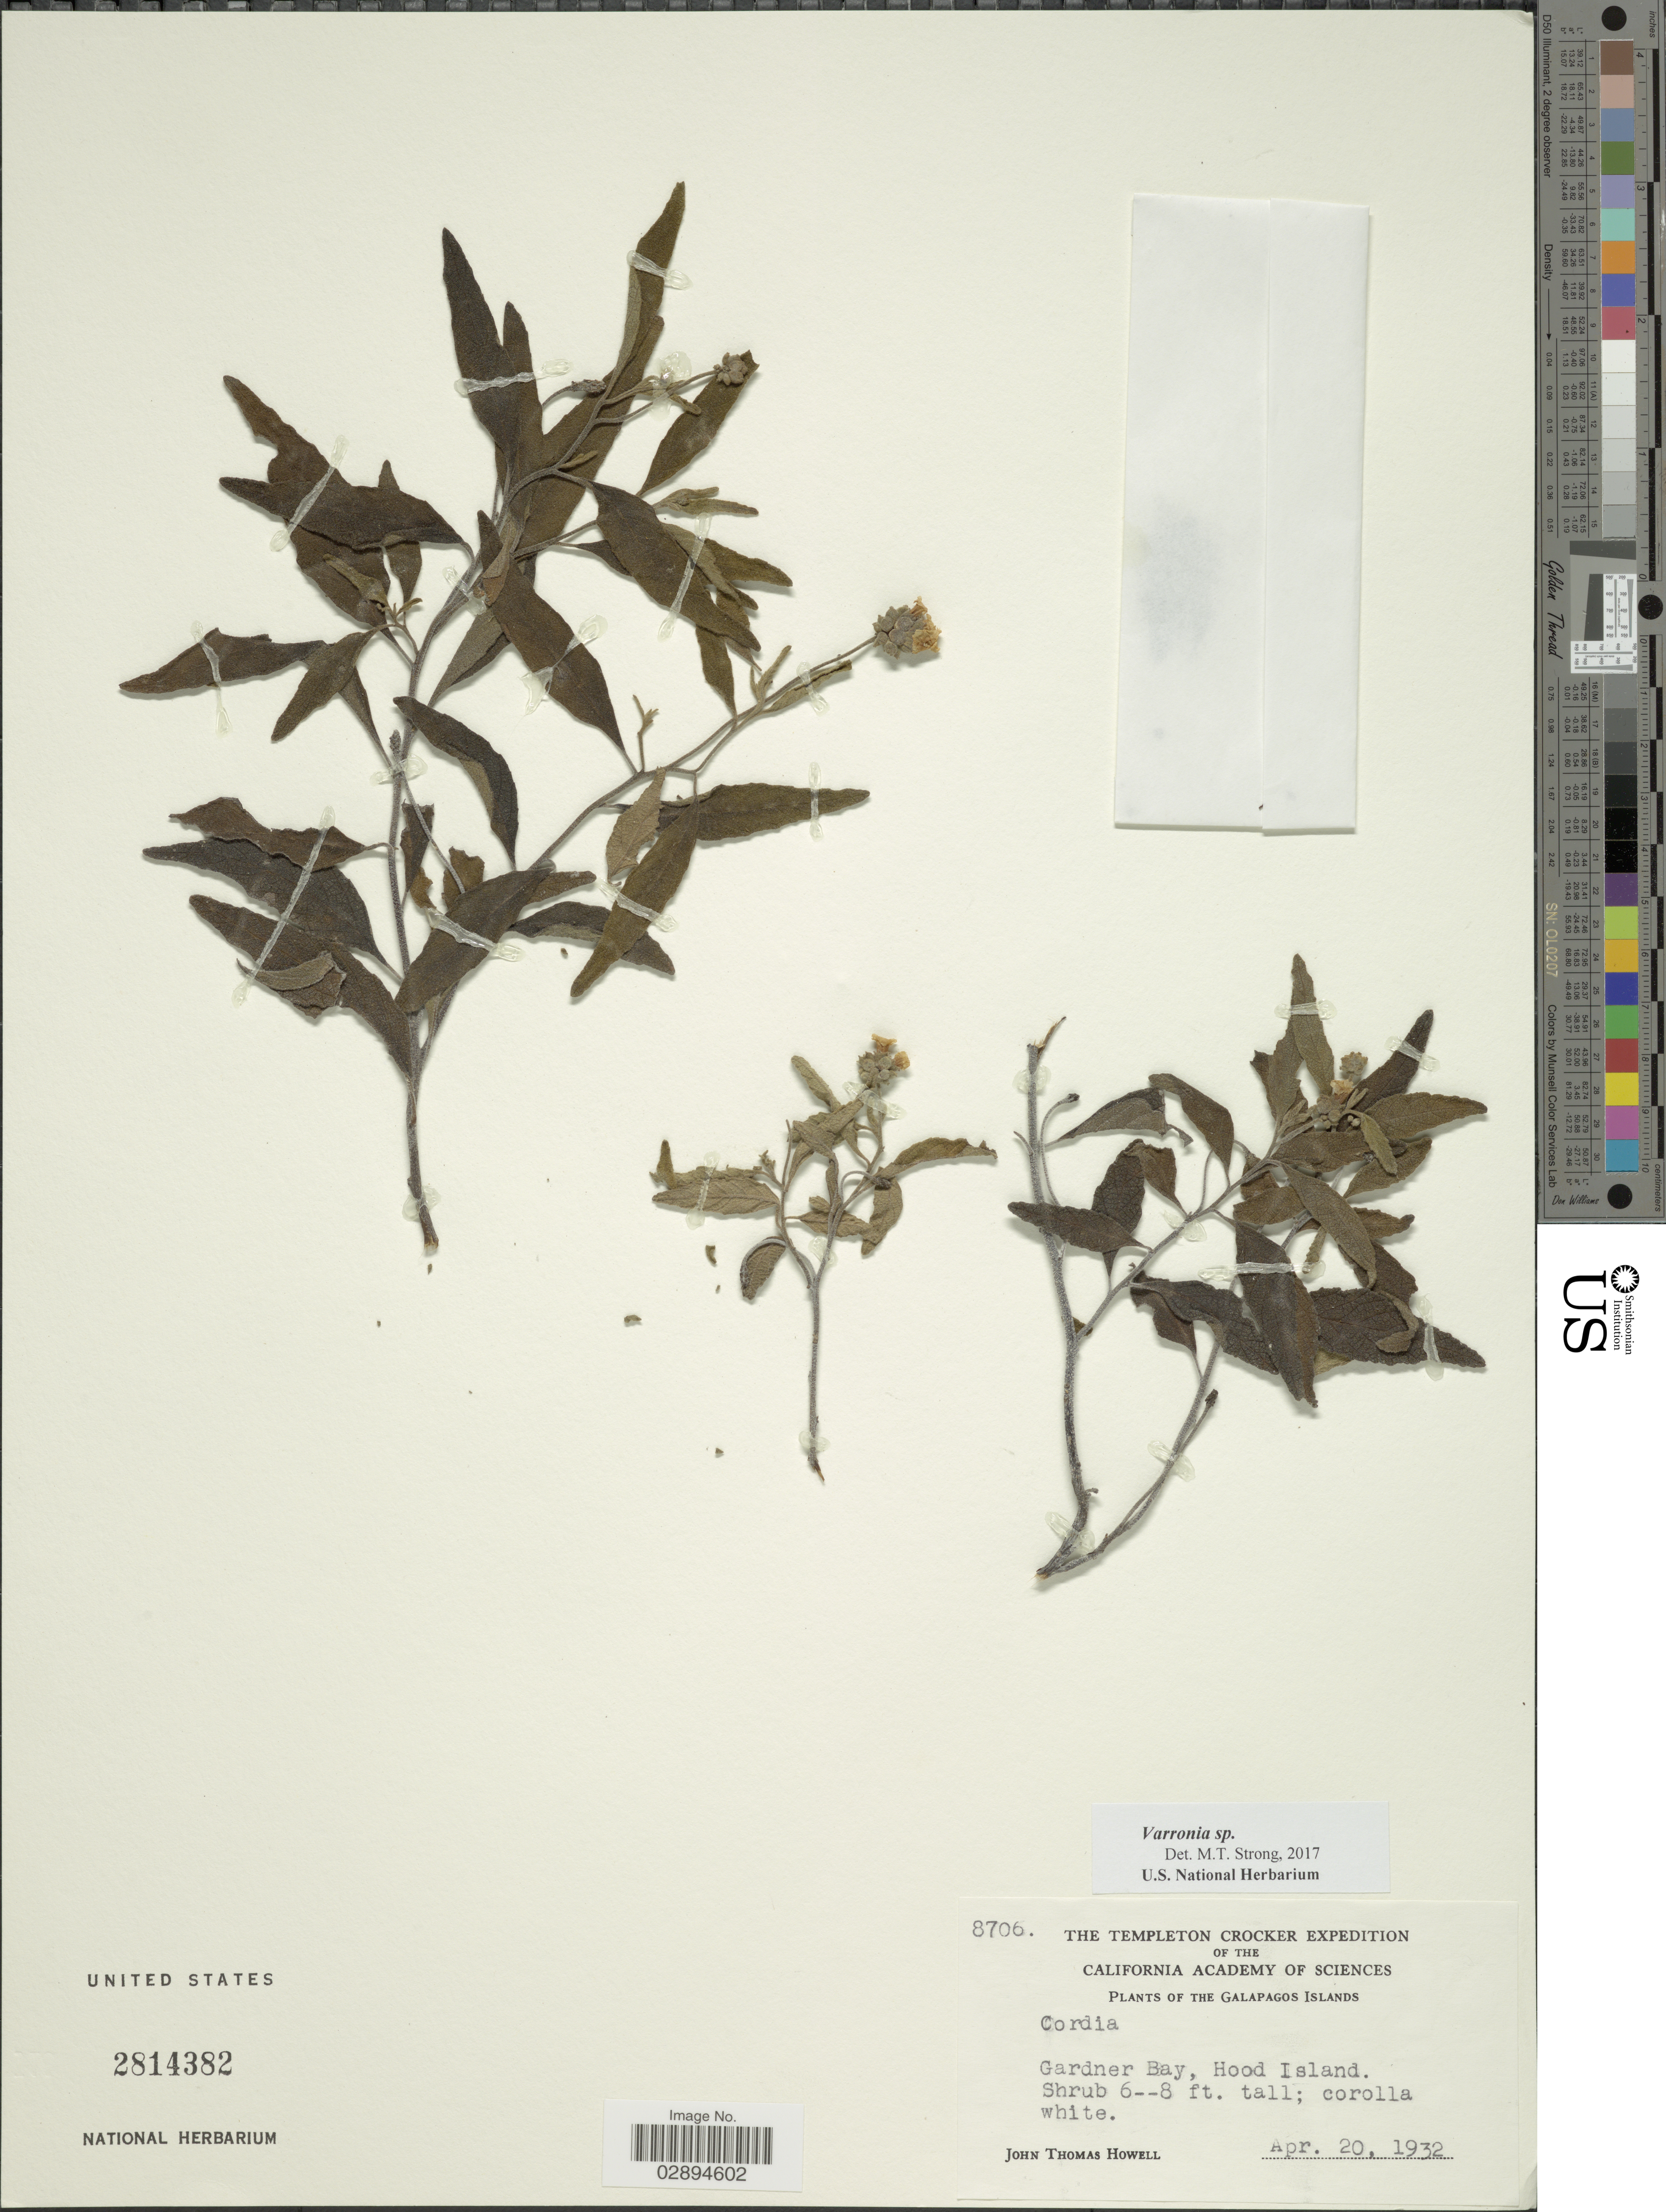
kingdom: Plantae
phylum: Tracheophyta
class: Magnoliopsida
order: Boraginales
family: Cordiaceae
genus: Varronia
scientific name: Varronia sp.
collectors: J. T. Howell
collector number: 8706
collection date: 1932-04-20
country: Ecuador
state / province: Colón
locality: The Galapagos Islands. Gardner Bay, Hood Island.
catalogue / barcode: US 2814382